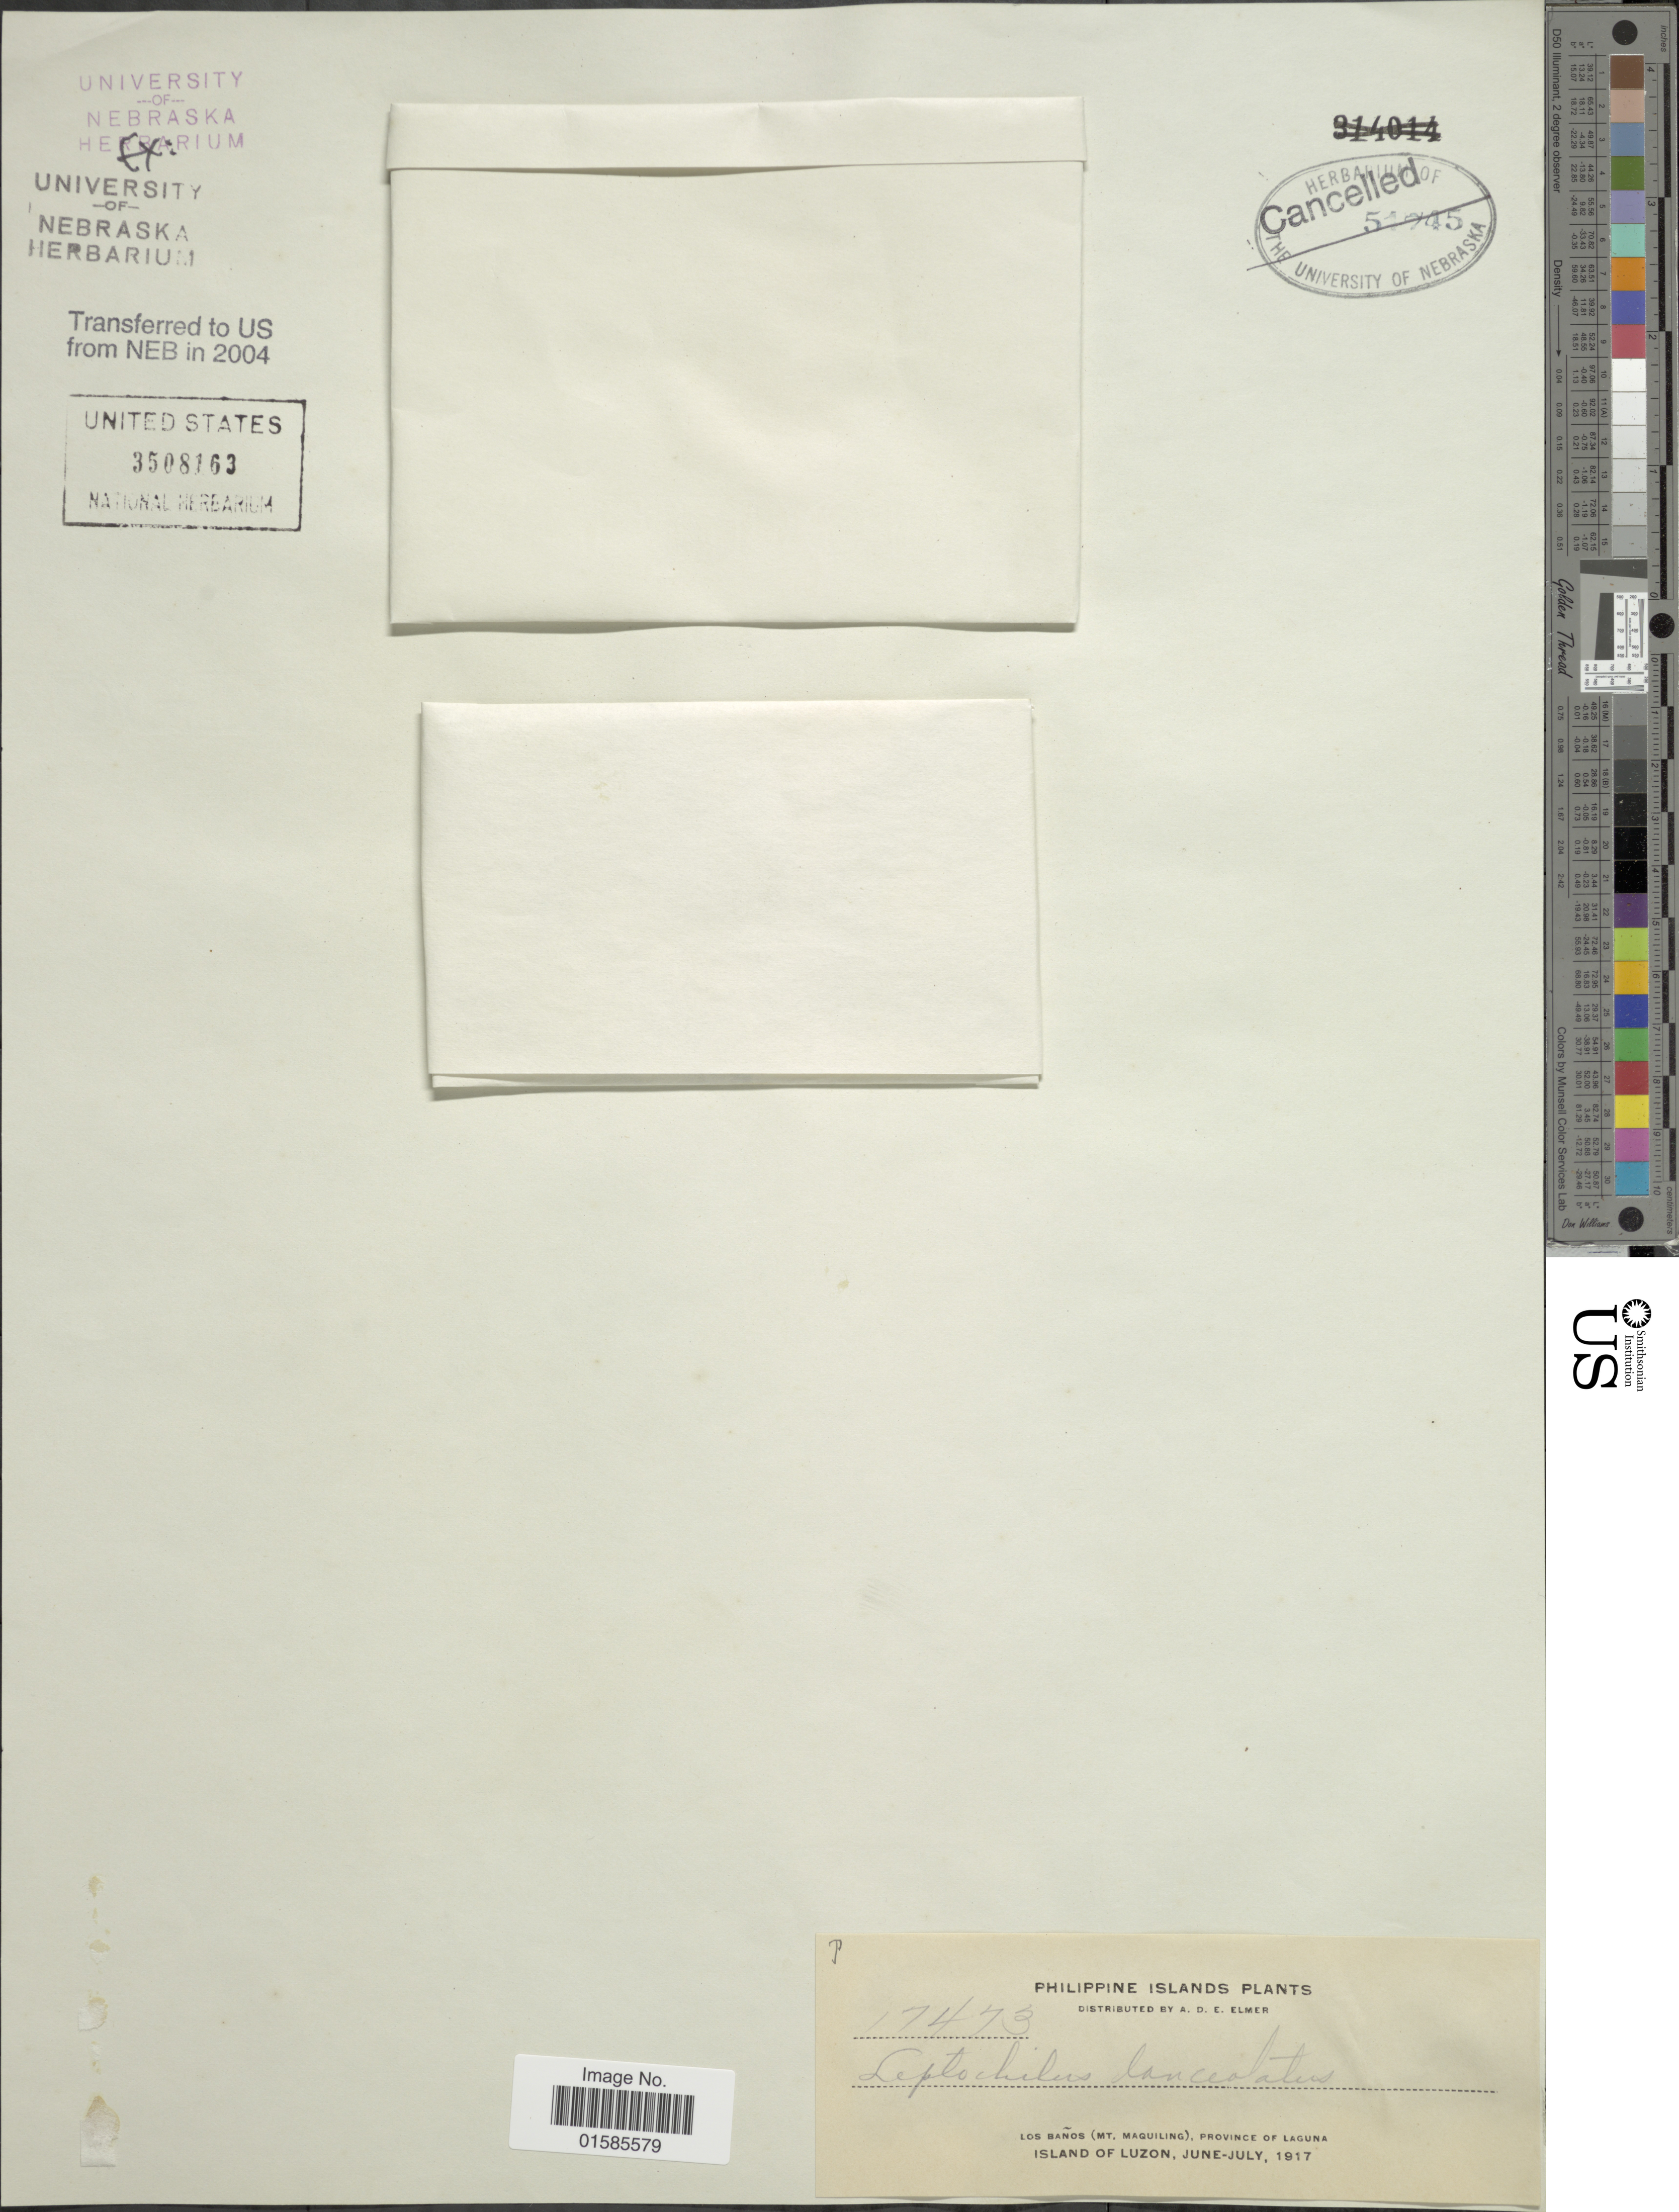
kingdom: Plantae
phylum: Tracheophyta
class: Polypodiopsida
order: Polypodiales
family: Polypodiaceae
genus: Leptochilus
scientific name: Leptochilus lanceolatus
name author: Fée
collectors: A. D. E. Elmer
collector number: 17473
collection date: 1917-06/1917-07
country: Philippines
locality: The Philippines, Los Baños (Mt. Maquiling), Province of Laguna, Island of Luzon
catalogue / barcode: US 3508163